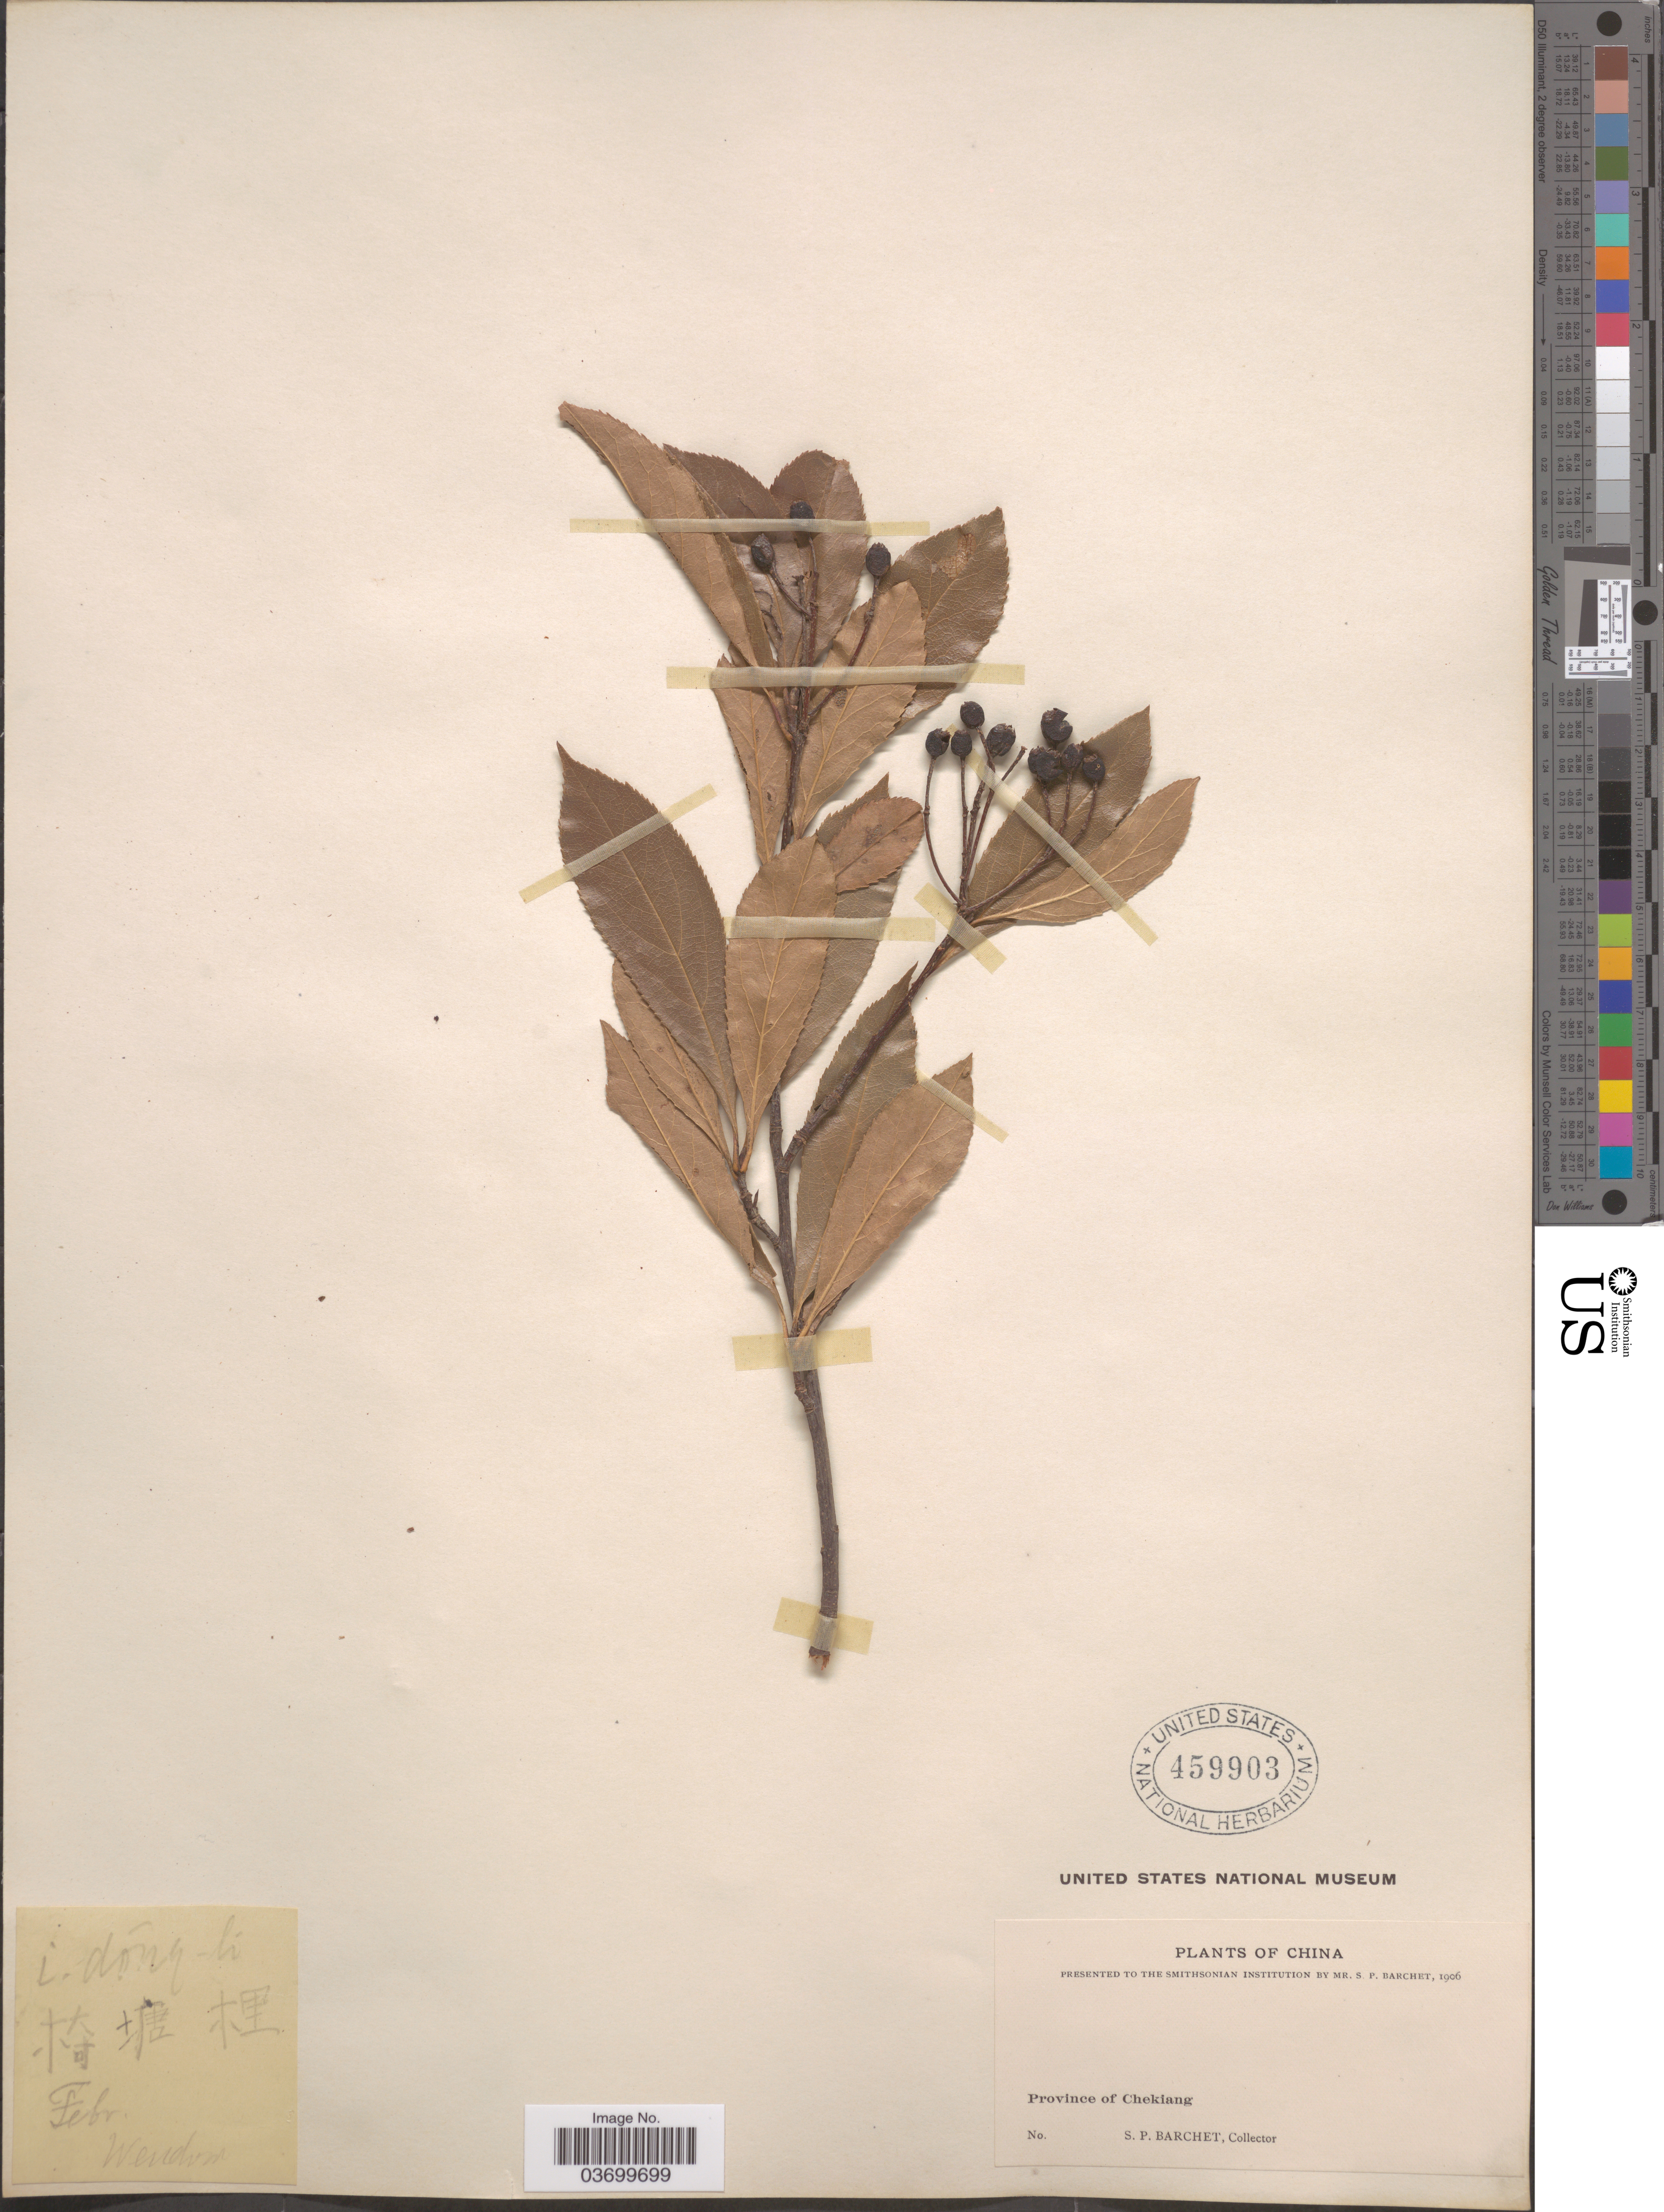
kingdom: Plantae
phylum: Tracheophyta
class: Magnoliopsida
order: Rosales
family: Rosaceae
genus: Photinia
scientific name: Photinia sp.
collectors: S. P. Barchet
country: China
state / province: Zhejiang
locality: Province of Chekiang. [illegible text]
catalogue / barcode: US 459903